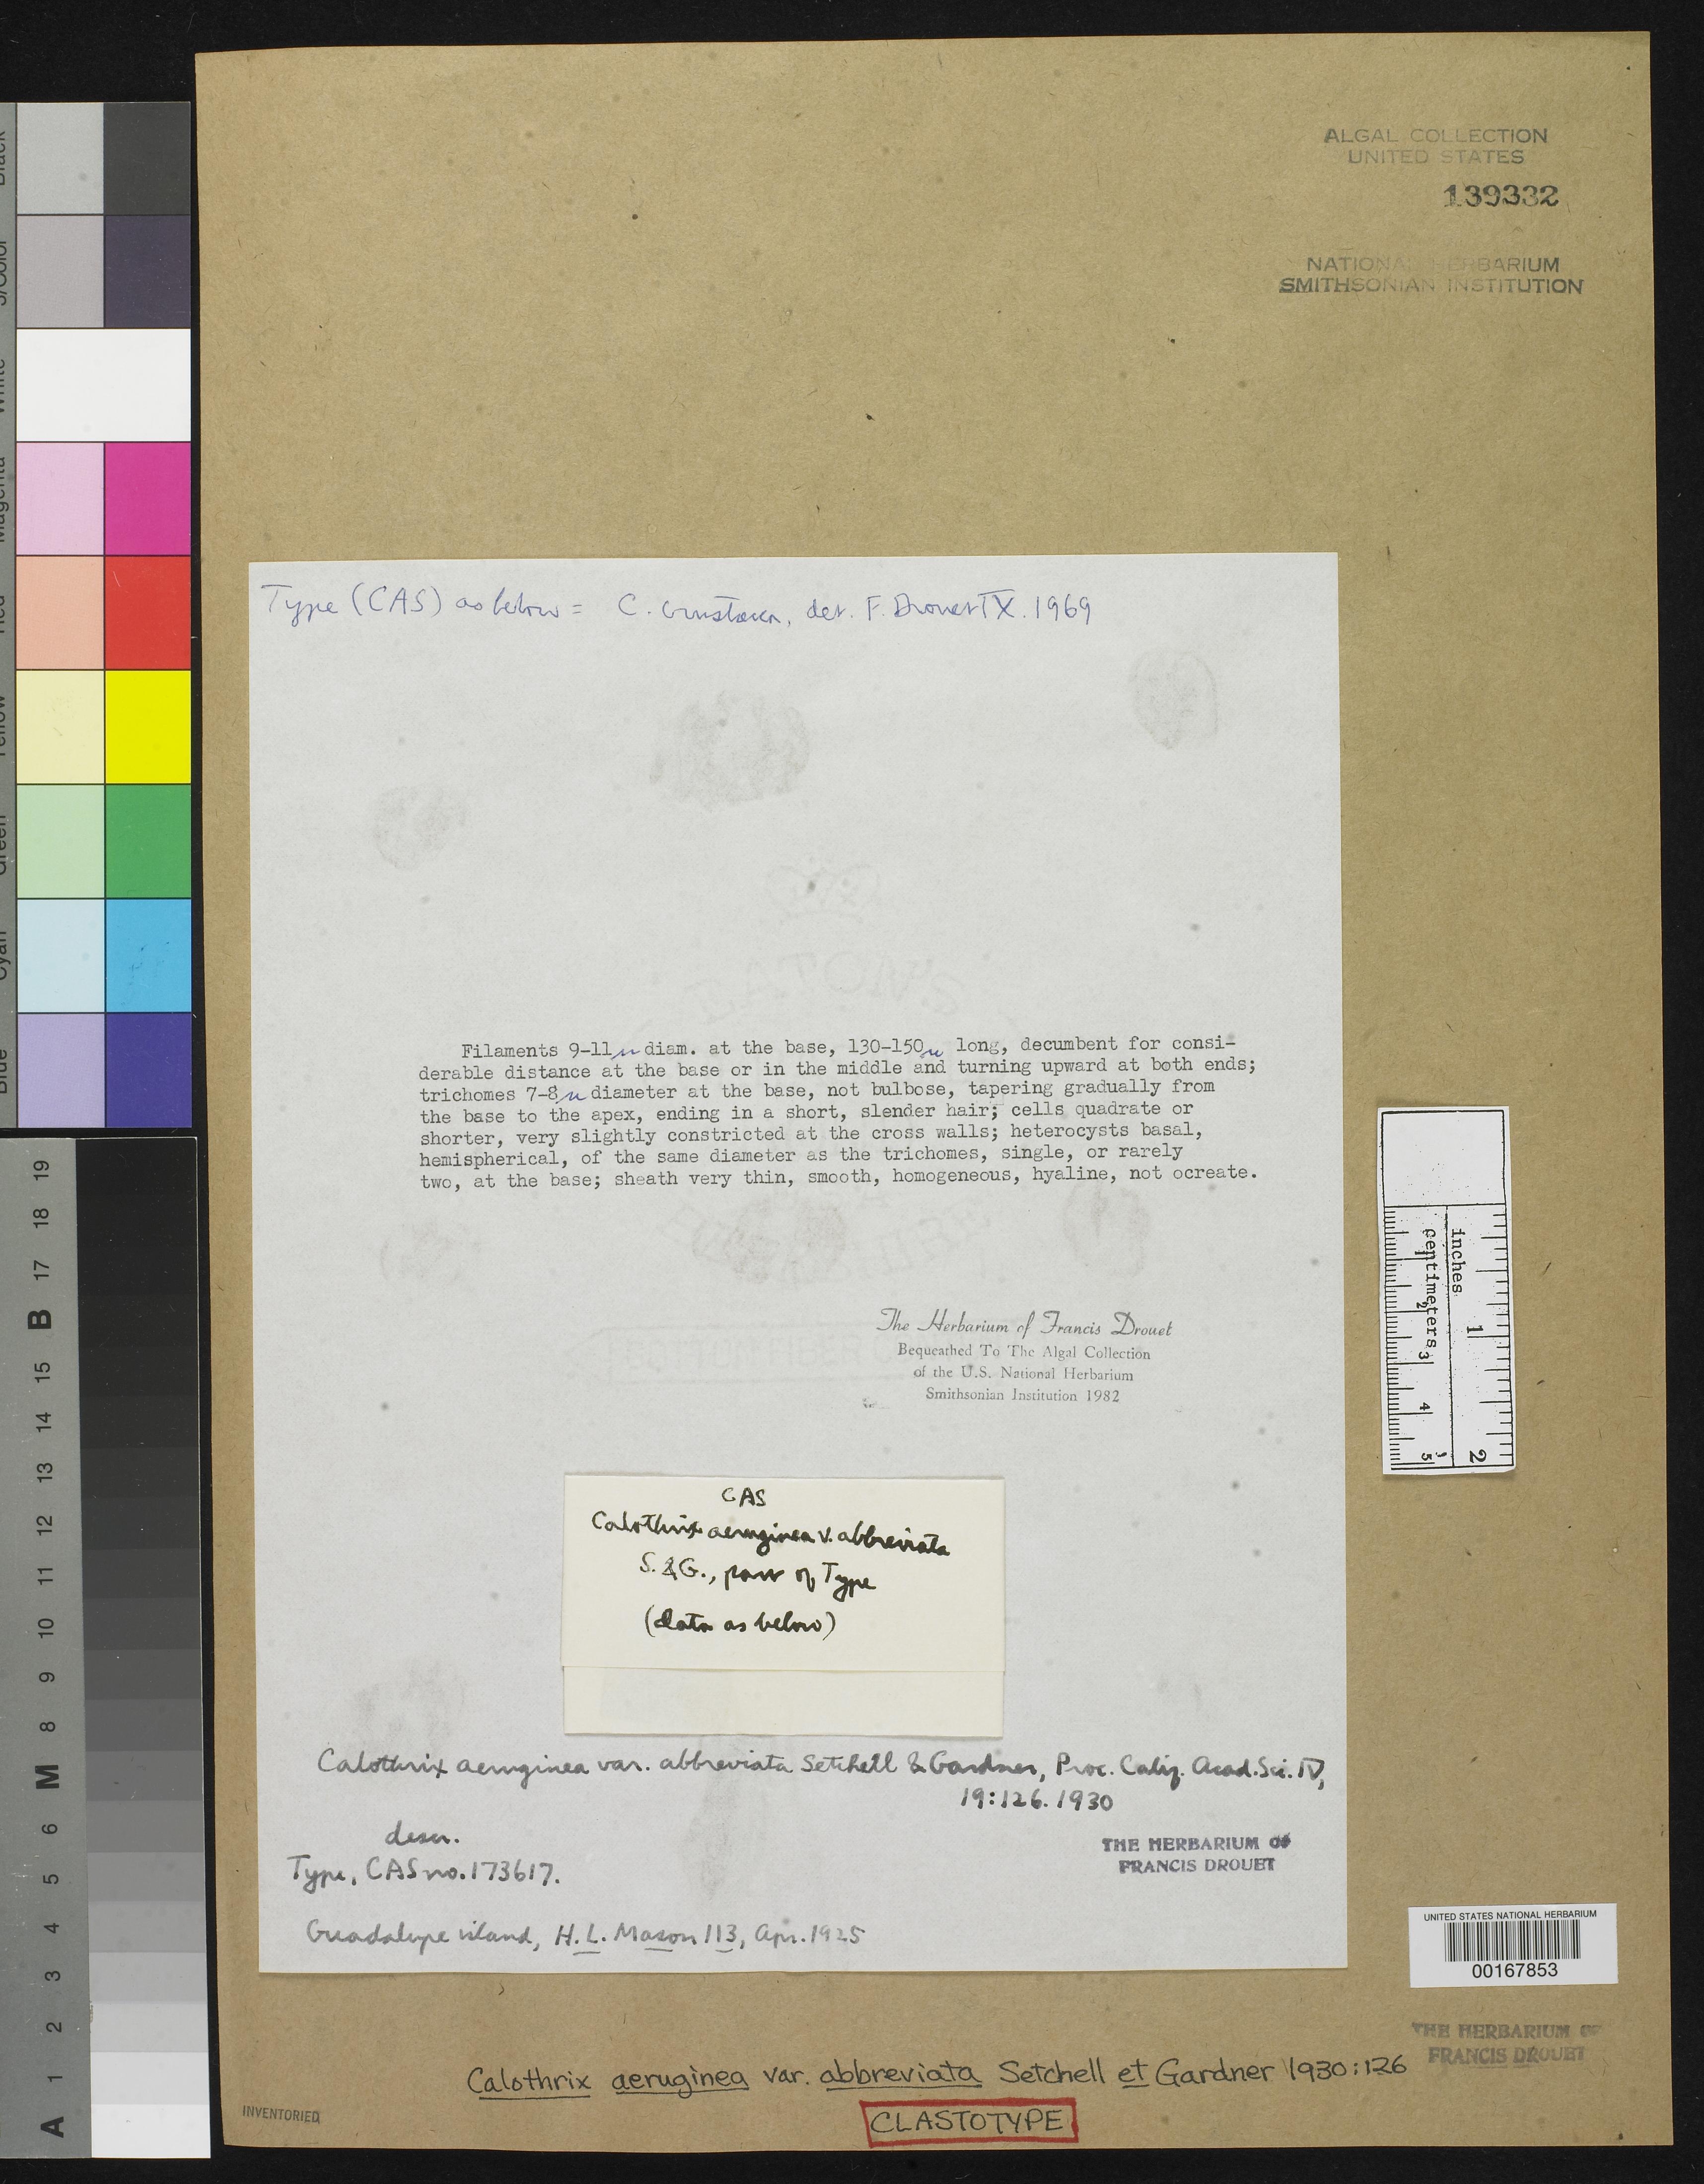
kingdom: Bacteria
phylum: Cyanobacteria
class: Cyanobacteriia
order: Cyanobacteriales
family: Rivulariaceae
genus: Calothrix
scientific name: Calothrix aeruginea var. abbreviata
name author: Setch. & N.L. Gardner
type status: Clastotype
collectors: H. L. Mason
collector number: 113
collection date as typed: Apr 1925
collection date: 1925-04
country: Mexico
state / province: Baja California Norte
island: Isla Guadalupe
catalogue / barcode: US 139332